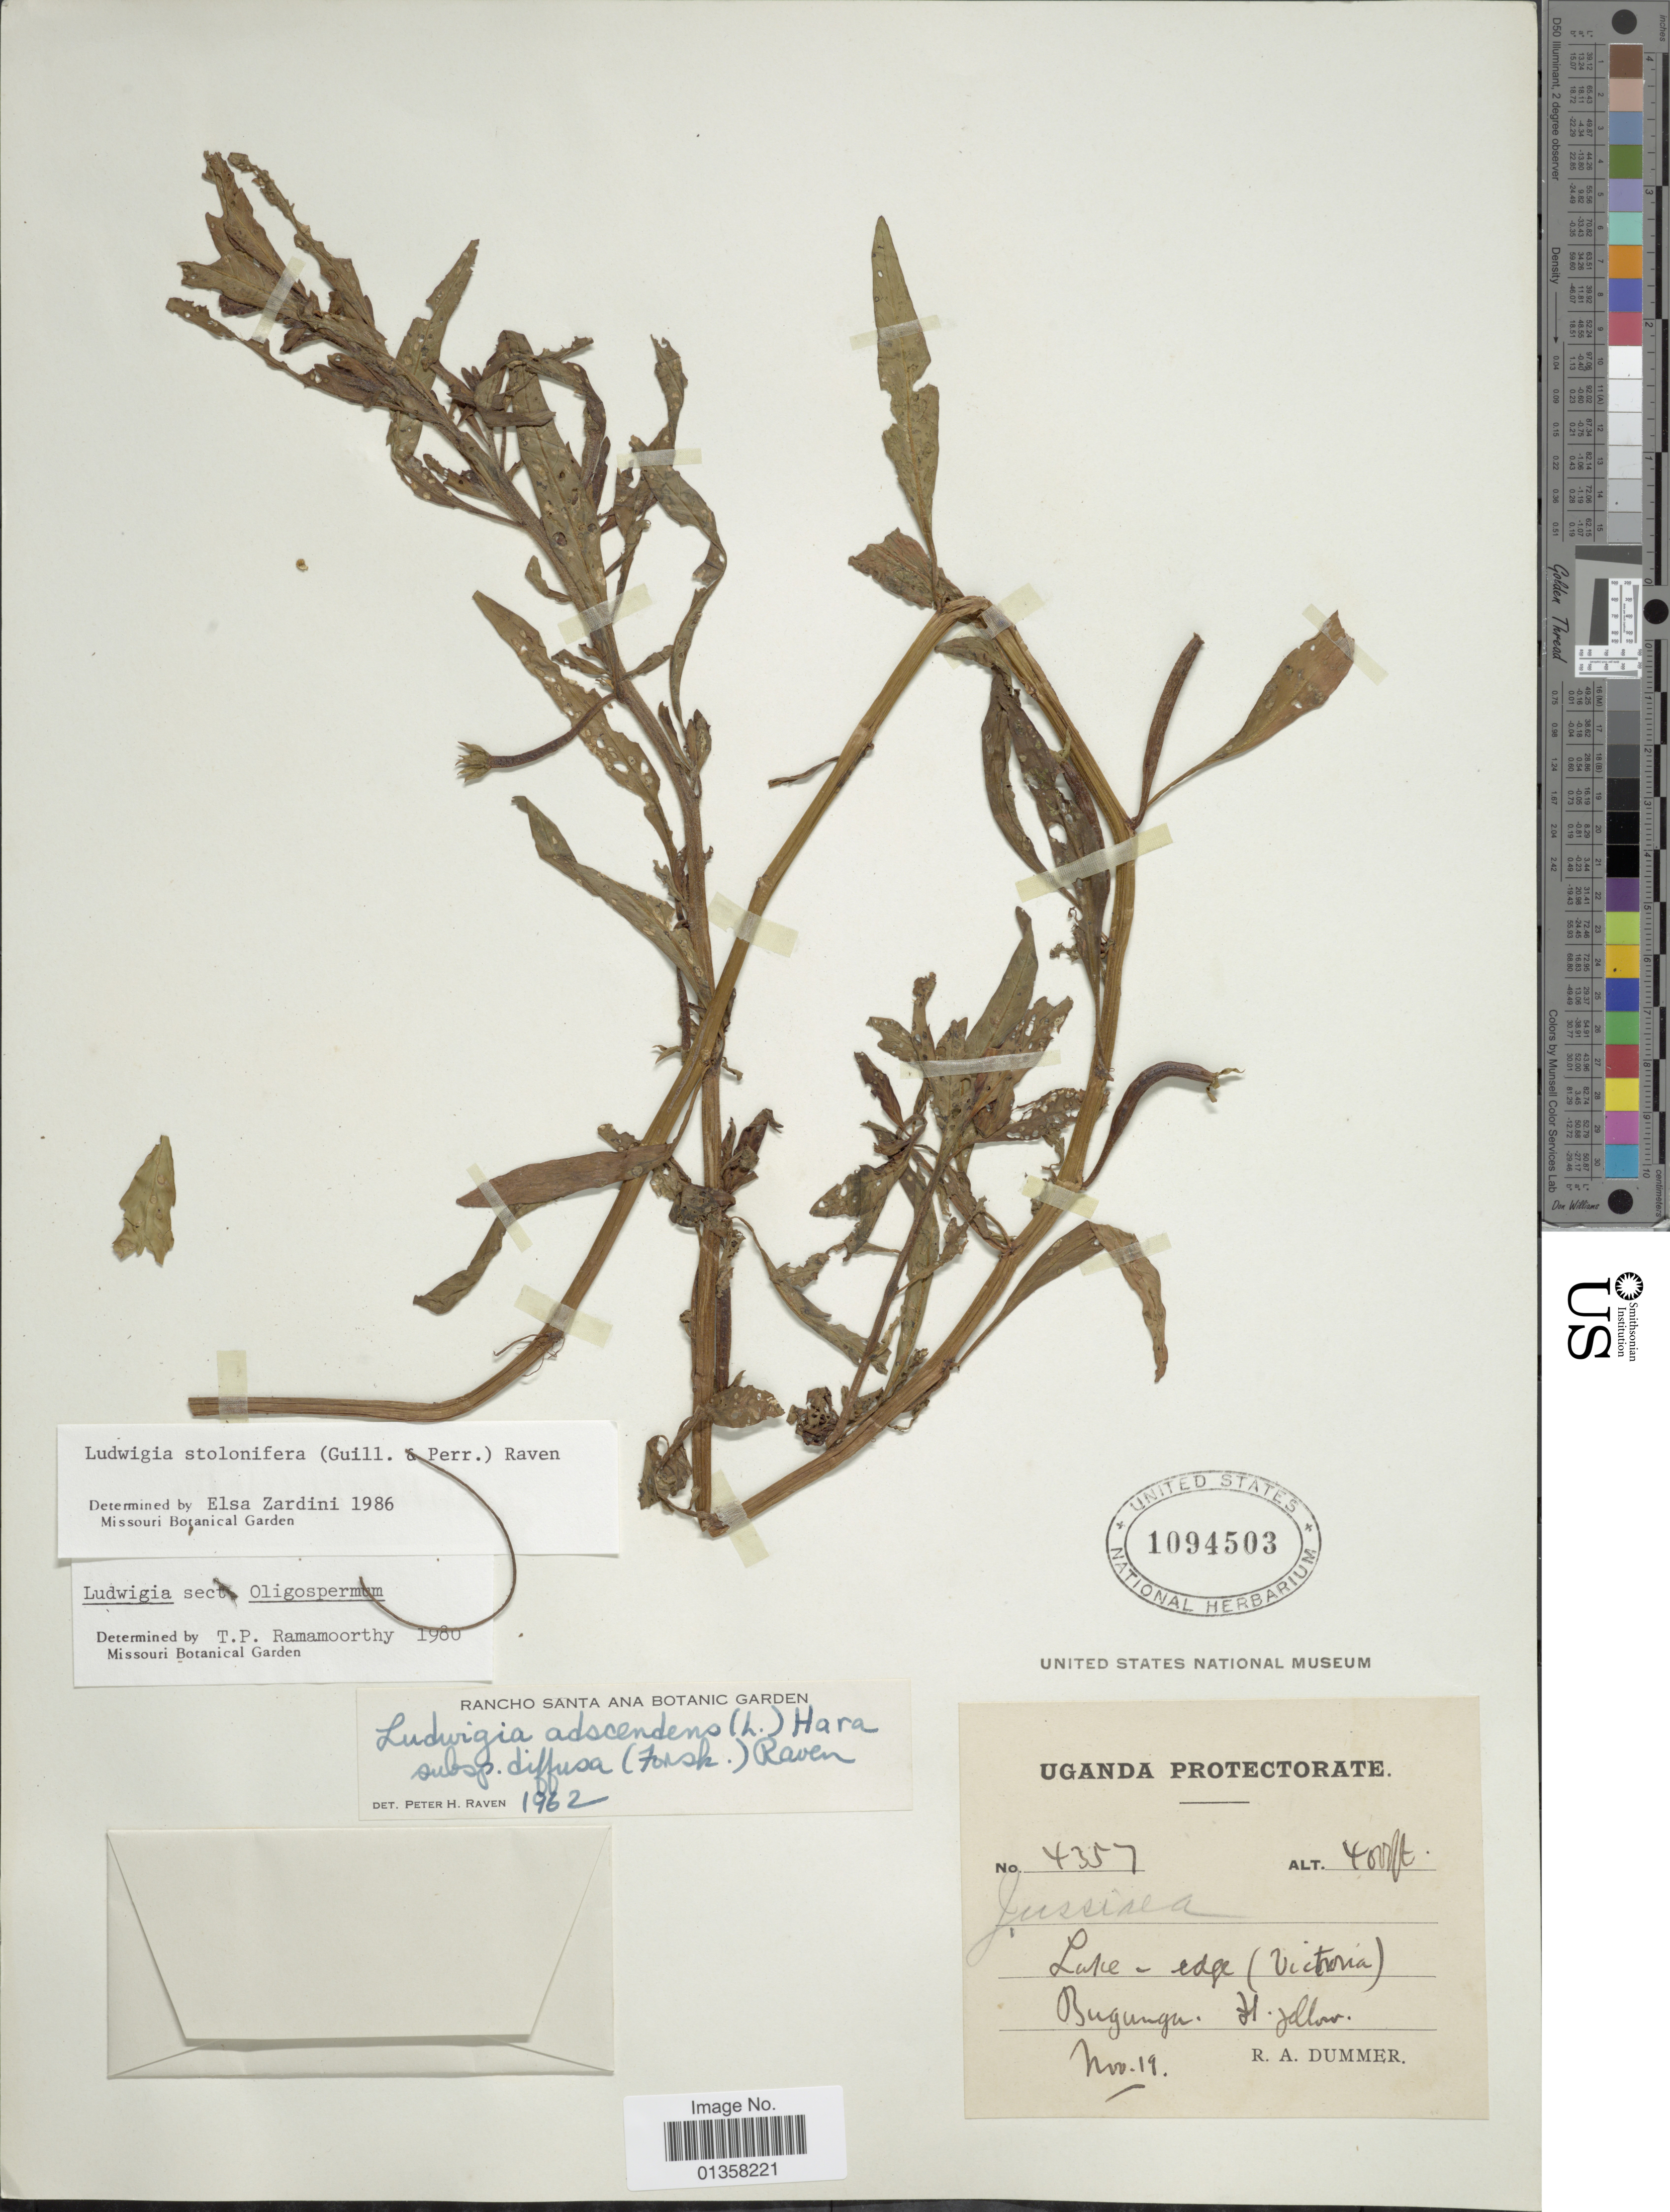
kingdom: Plantae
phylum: Tracheophyta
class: Magnoliopsida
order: Myrtales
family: Onagraceae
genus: Ludwigia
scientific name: Ludwigia stolonifera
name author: (Guill. & Perr.) P.H. Raven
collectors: R. Dümmer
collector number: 4357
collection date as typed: Transcribed d/m/y: /11/19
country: Uganda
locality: Lake-edge (Victoria), Bugungu.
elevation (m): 1219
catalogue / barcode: US 1094503